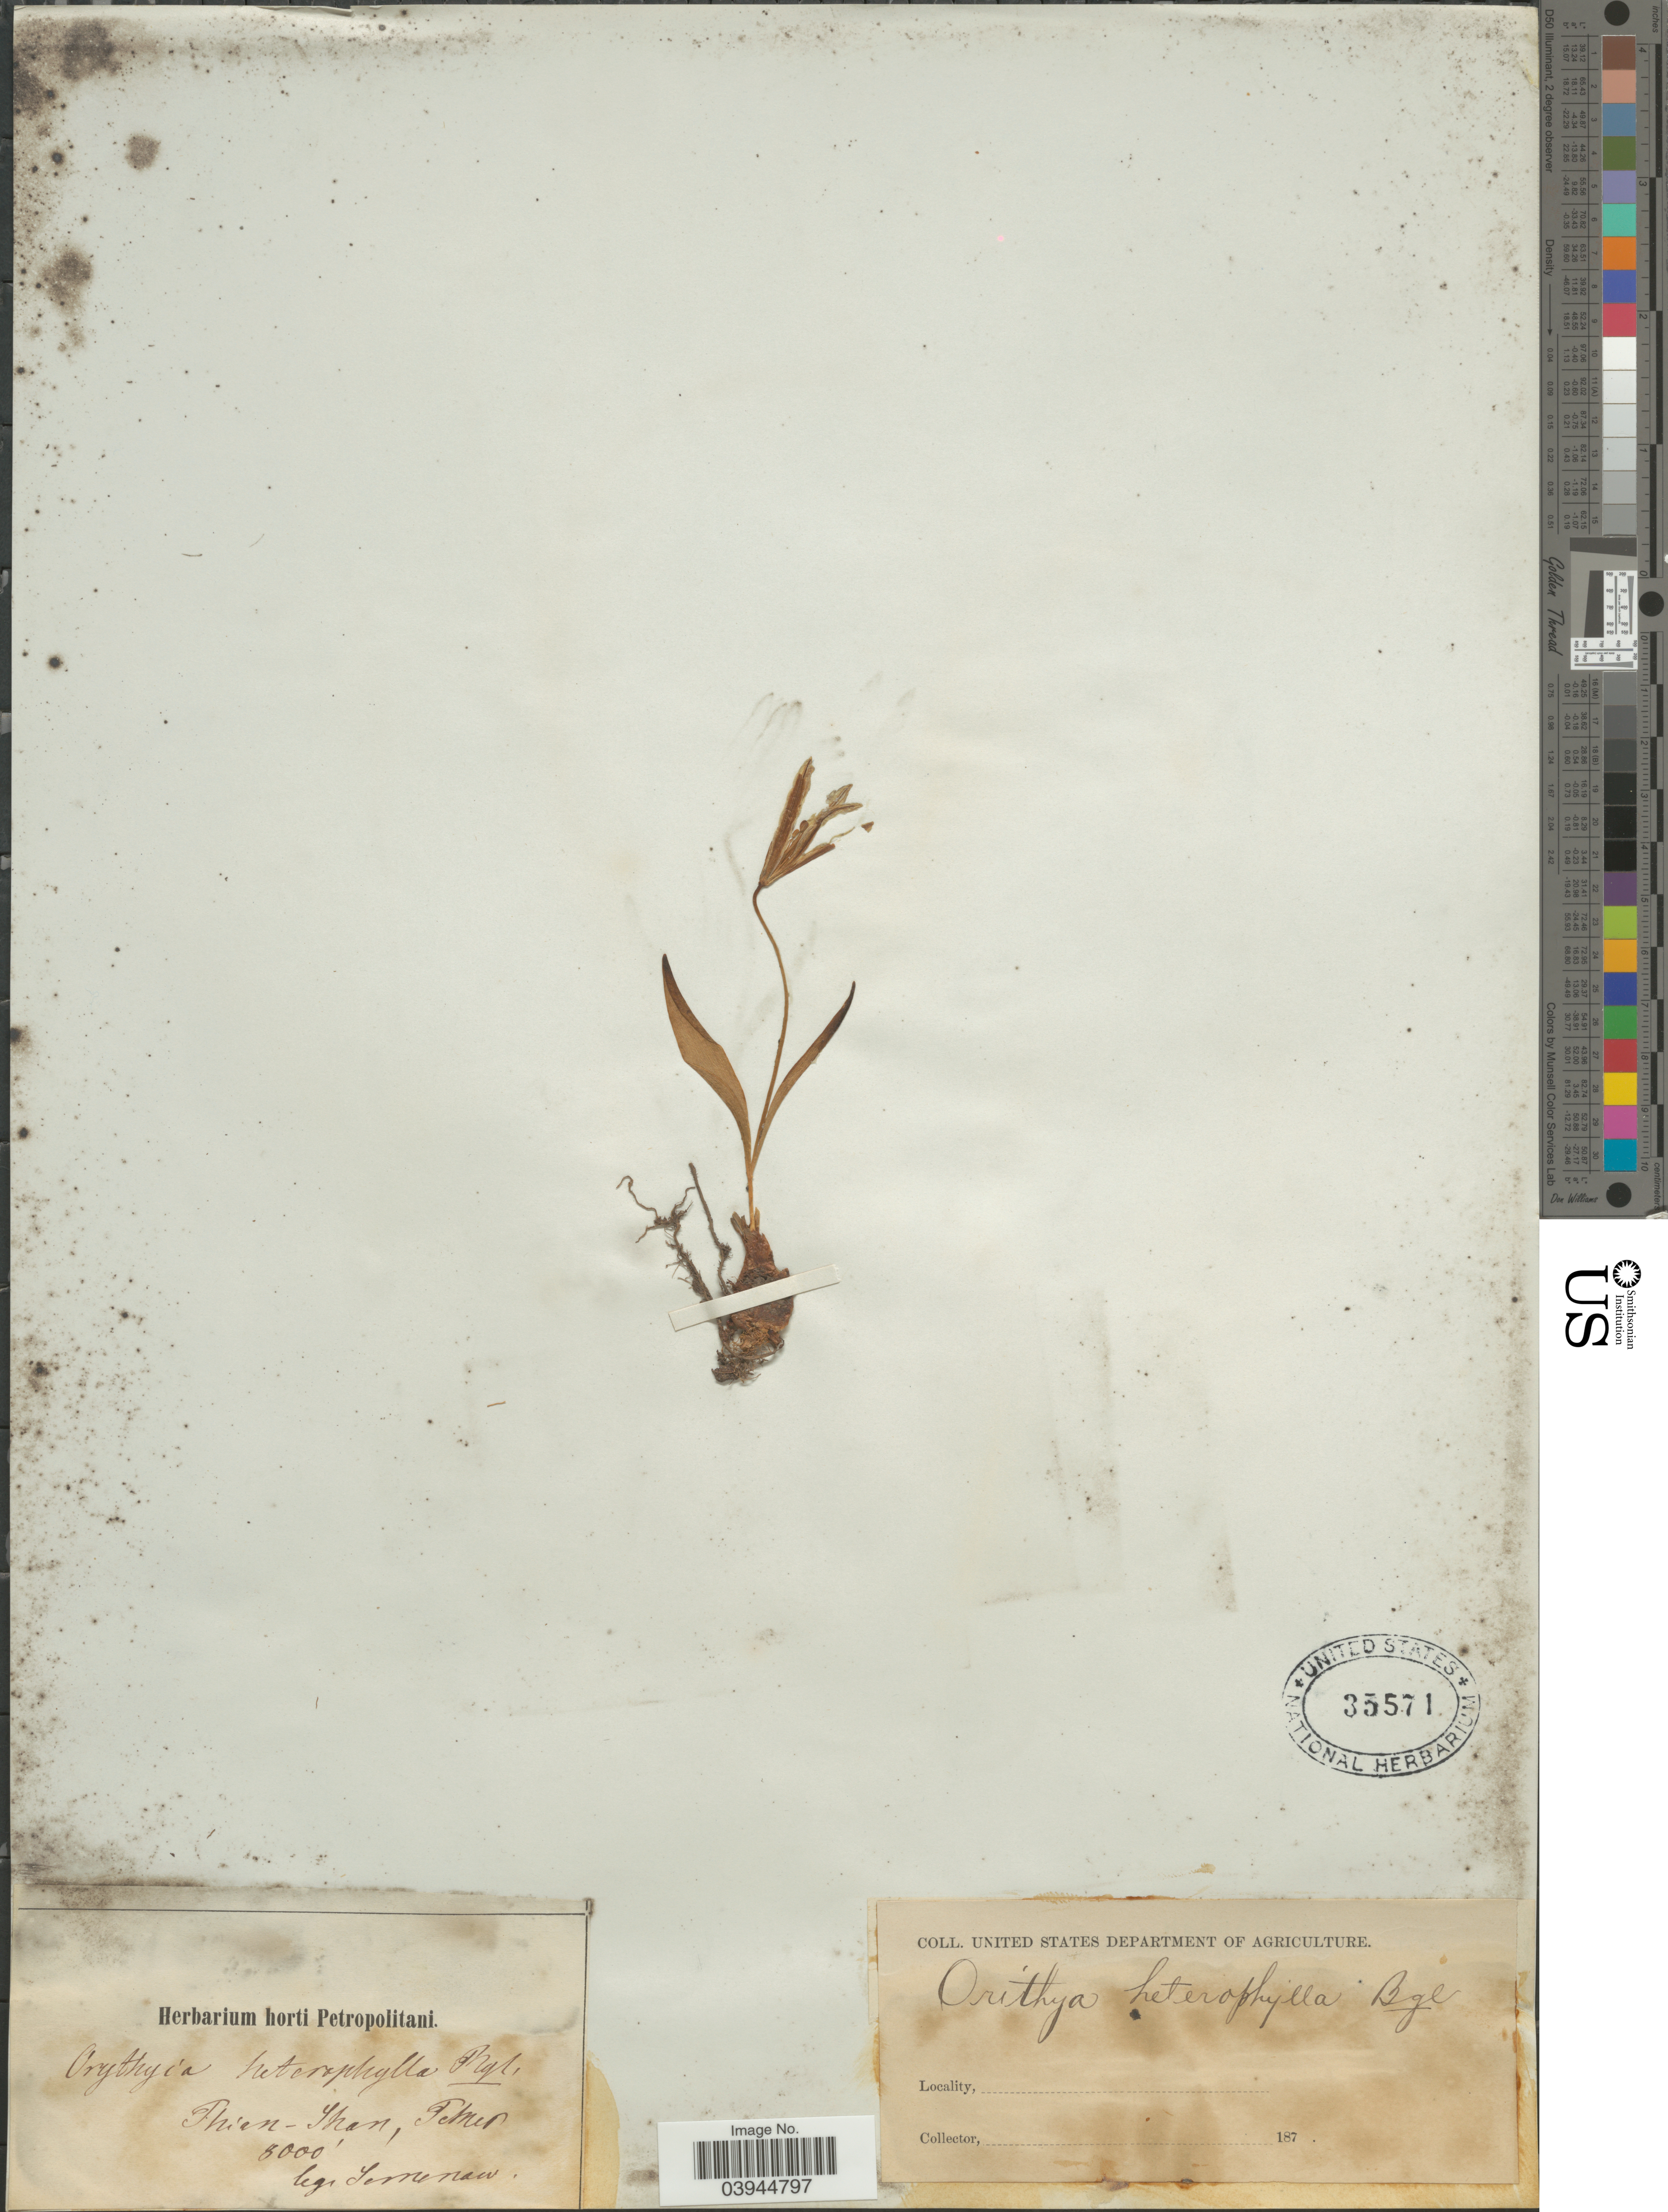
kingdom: Plantae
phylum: Tracheophyta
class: Liliopsida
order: Liliales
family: Liliaceae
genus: Tulipa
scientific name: Tulipa heterophylla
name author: (Regel) Baker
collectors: P. P. Semenov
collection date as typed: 187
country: Iran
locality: Thian-shan, Temer. [interpreted]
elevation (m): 914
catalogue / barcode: US 35571